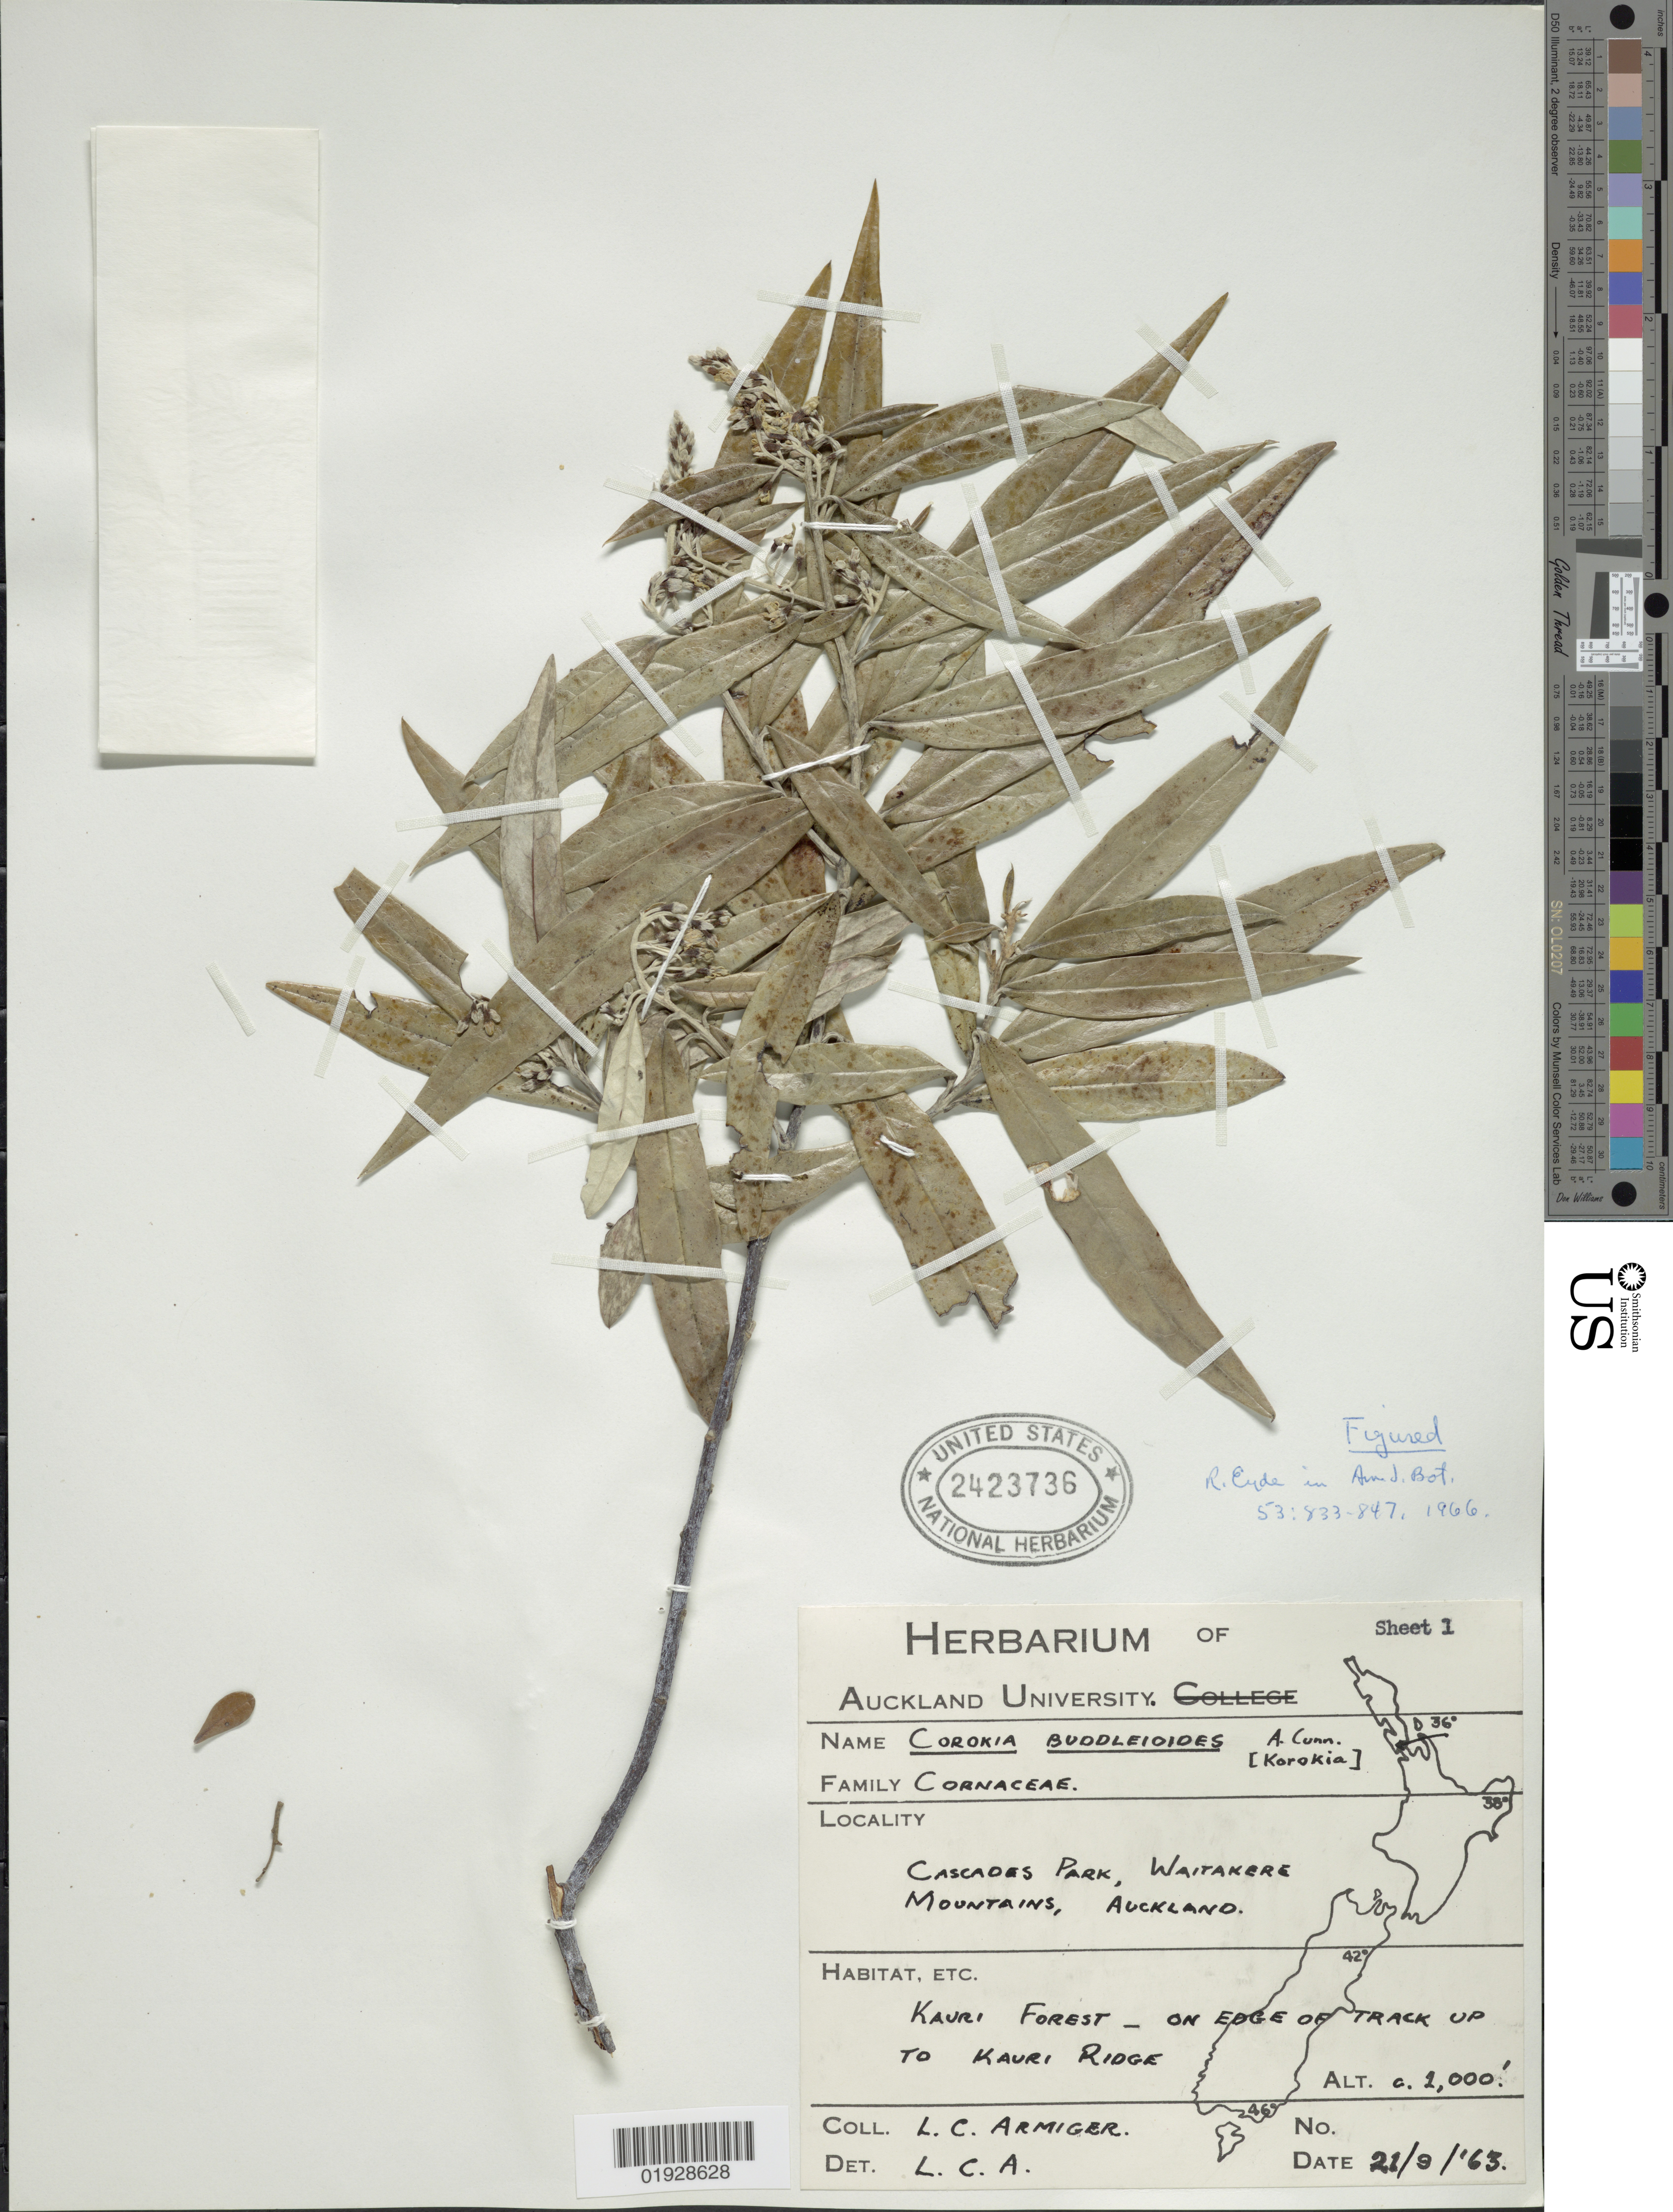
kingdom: Plantae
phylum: Tracheophyta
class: Magnoliopsida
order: Asterales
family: Argophyllaceae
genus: Corokia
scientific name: Corokia buddlejoides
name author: A. Cunn.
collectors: L. Armiger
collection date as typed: Transcribed d/m/y: 21/9/63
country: New Zealand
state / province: Auckland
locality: Cascades Park, Waitakere Mountains. Kauri Forest - on edge of track up to Kauri Ridge.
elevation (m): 305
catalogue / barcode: US 2423736